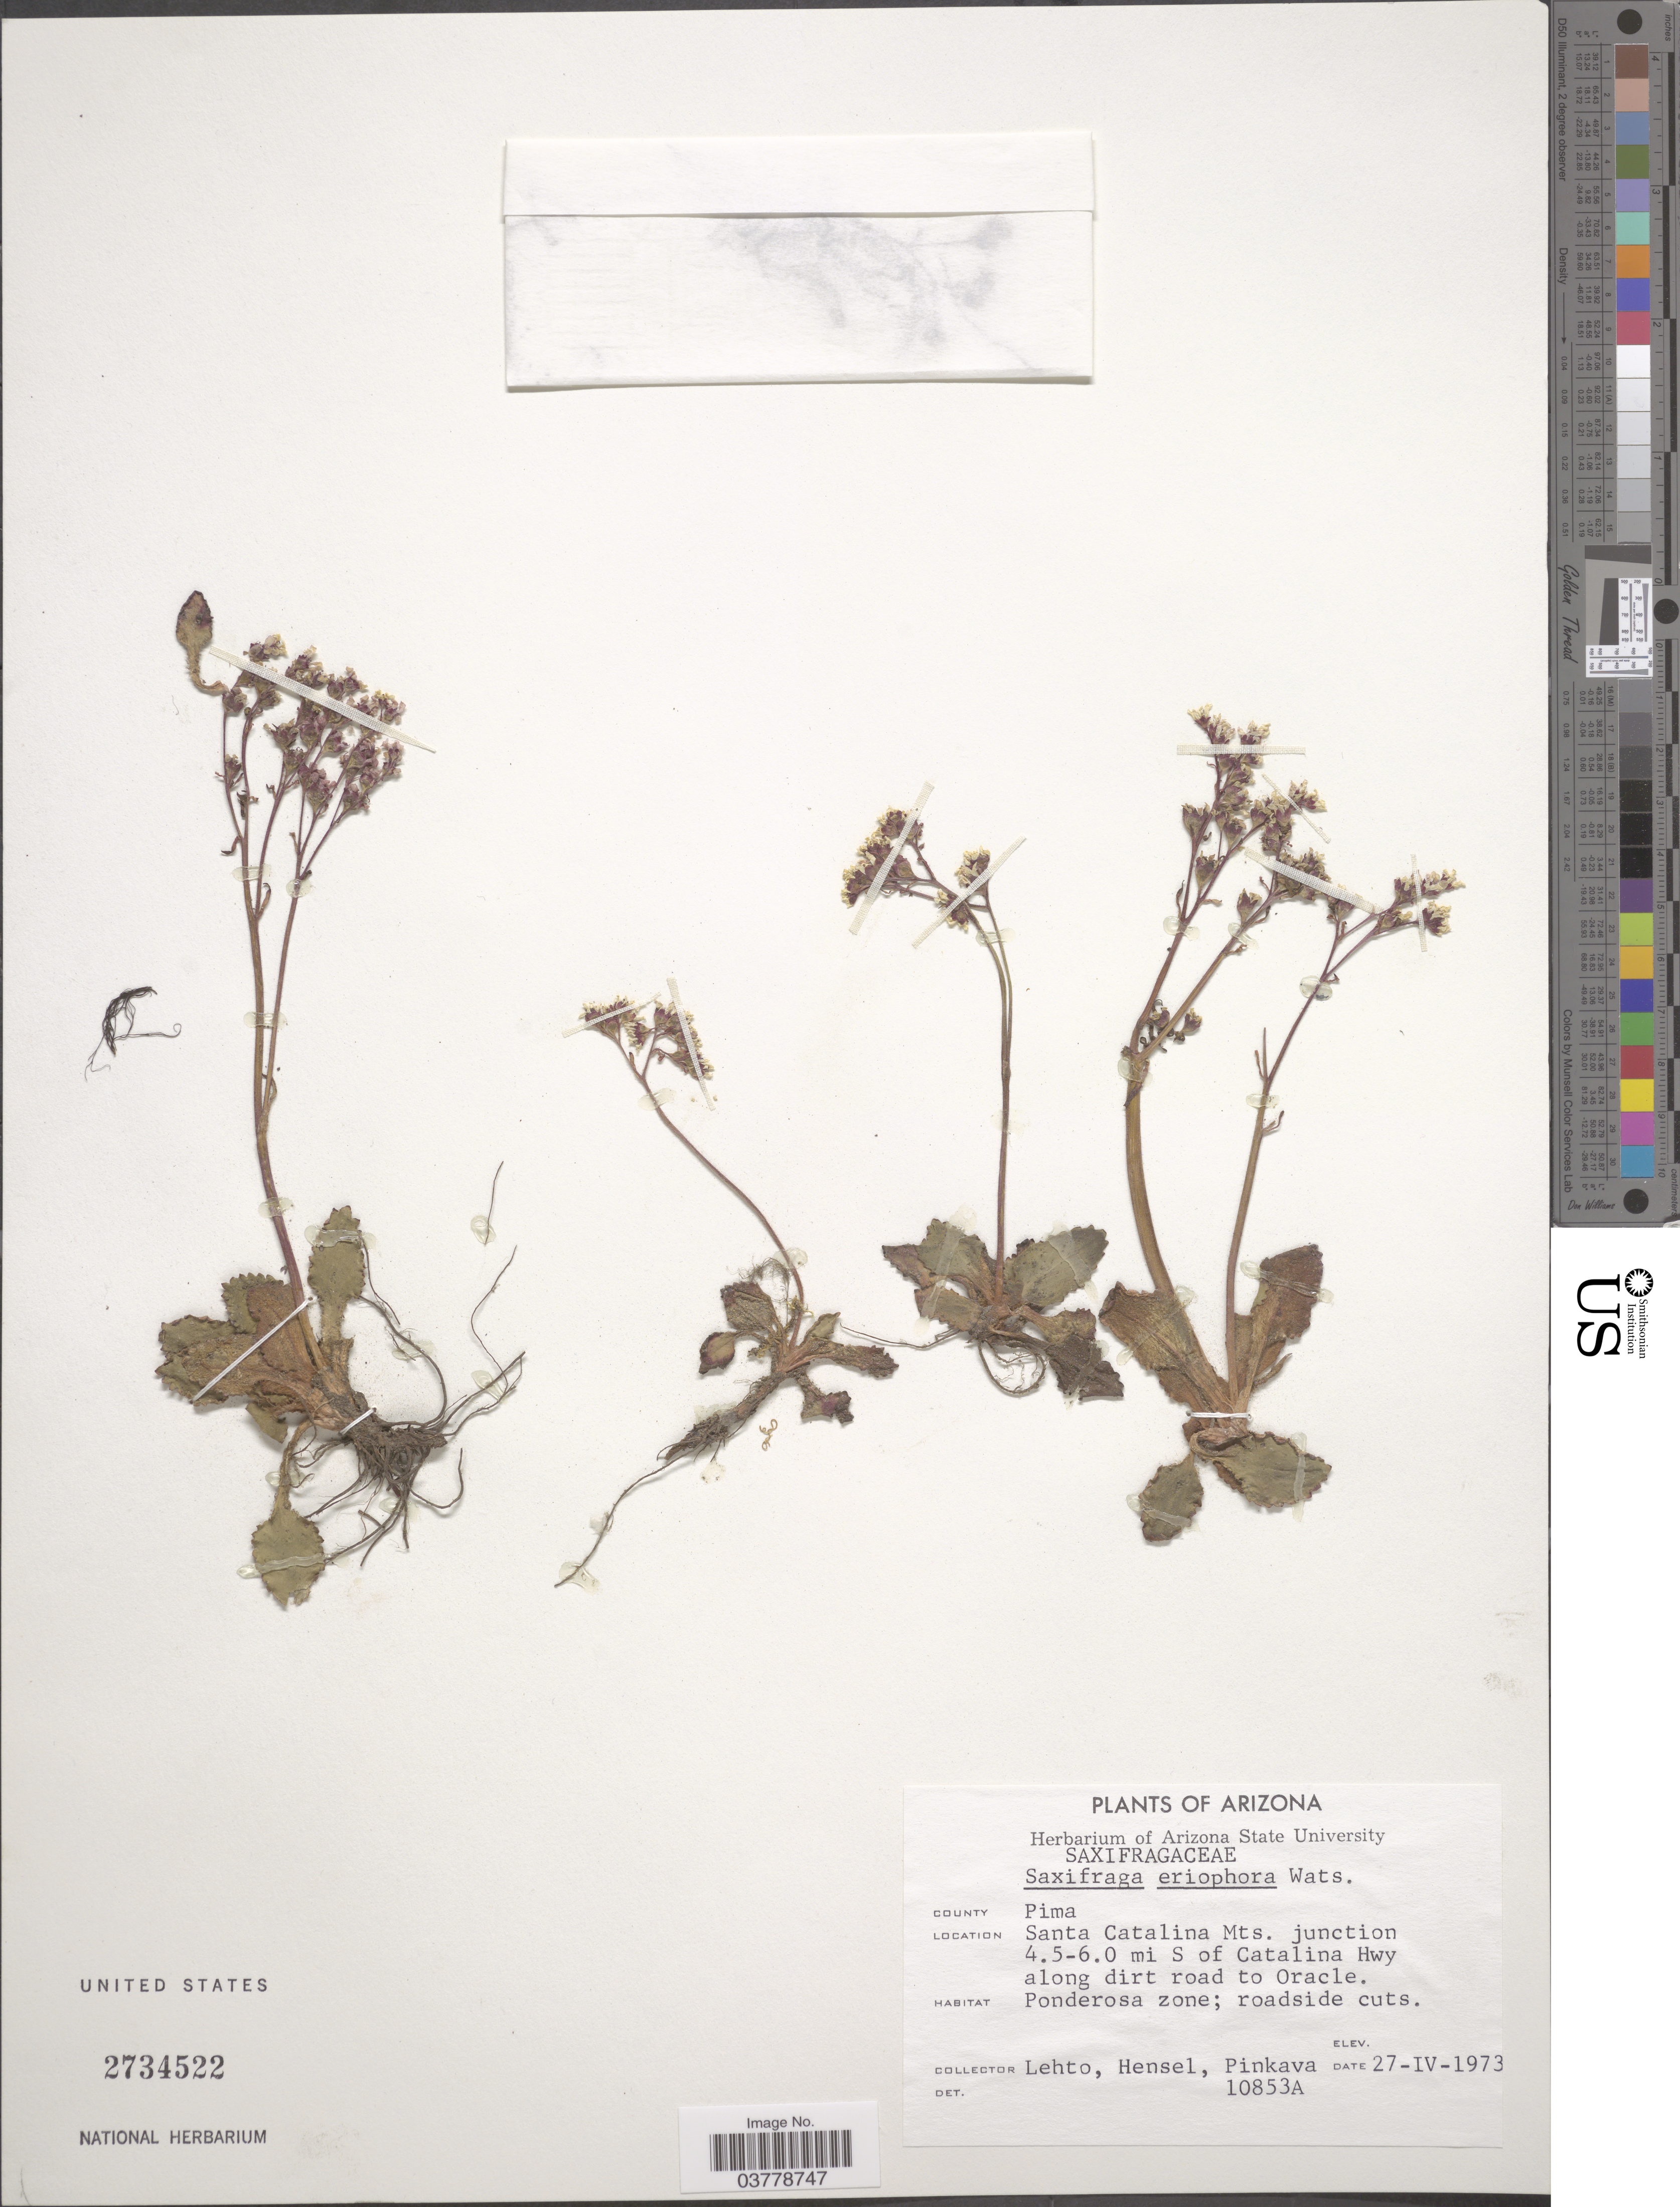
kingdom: Plantae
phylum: Tracheophyta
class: Magnoliopsida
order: Saxifragales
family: Saxifragaceae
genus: Micranthes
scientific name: Micranthes eriophora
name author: (S. Watson) Small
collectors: -. Lehto, -. Hensel & -. Pinkava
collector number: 10853A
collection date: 1973-04-27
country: United States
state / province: Arizona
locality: County Pima. Santa Catalina Mts. junction 4.5-6.0 mi S of Catalina Hwy along dirt road to Oracle.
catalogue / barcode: US 2734522